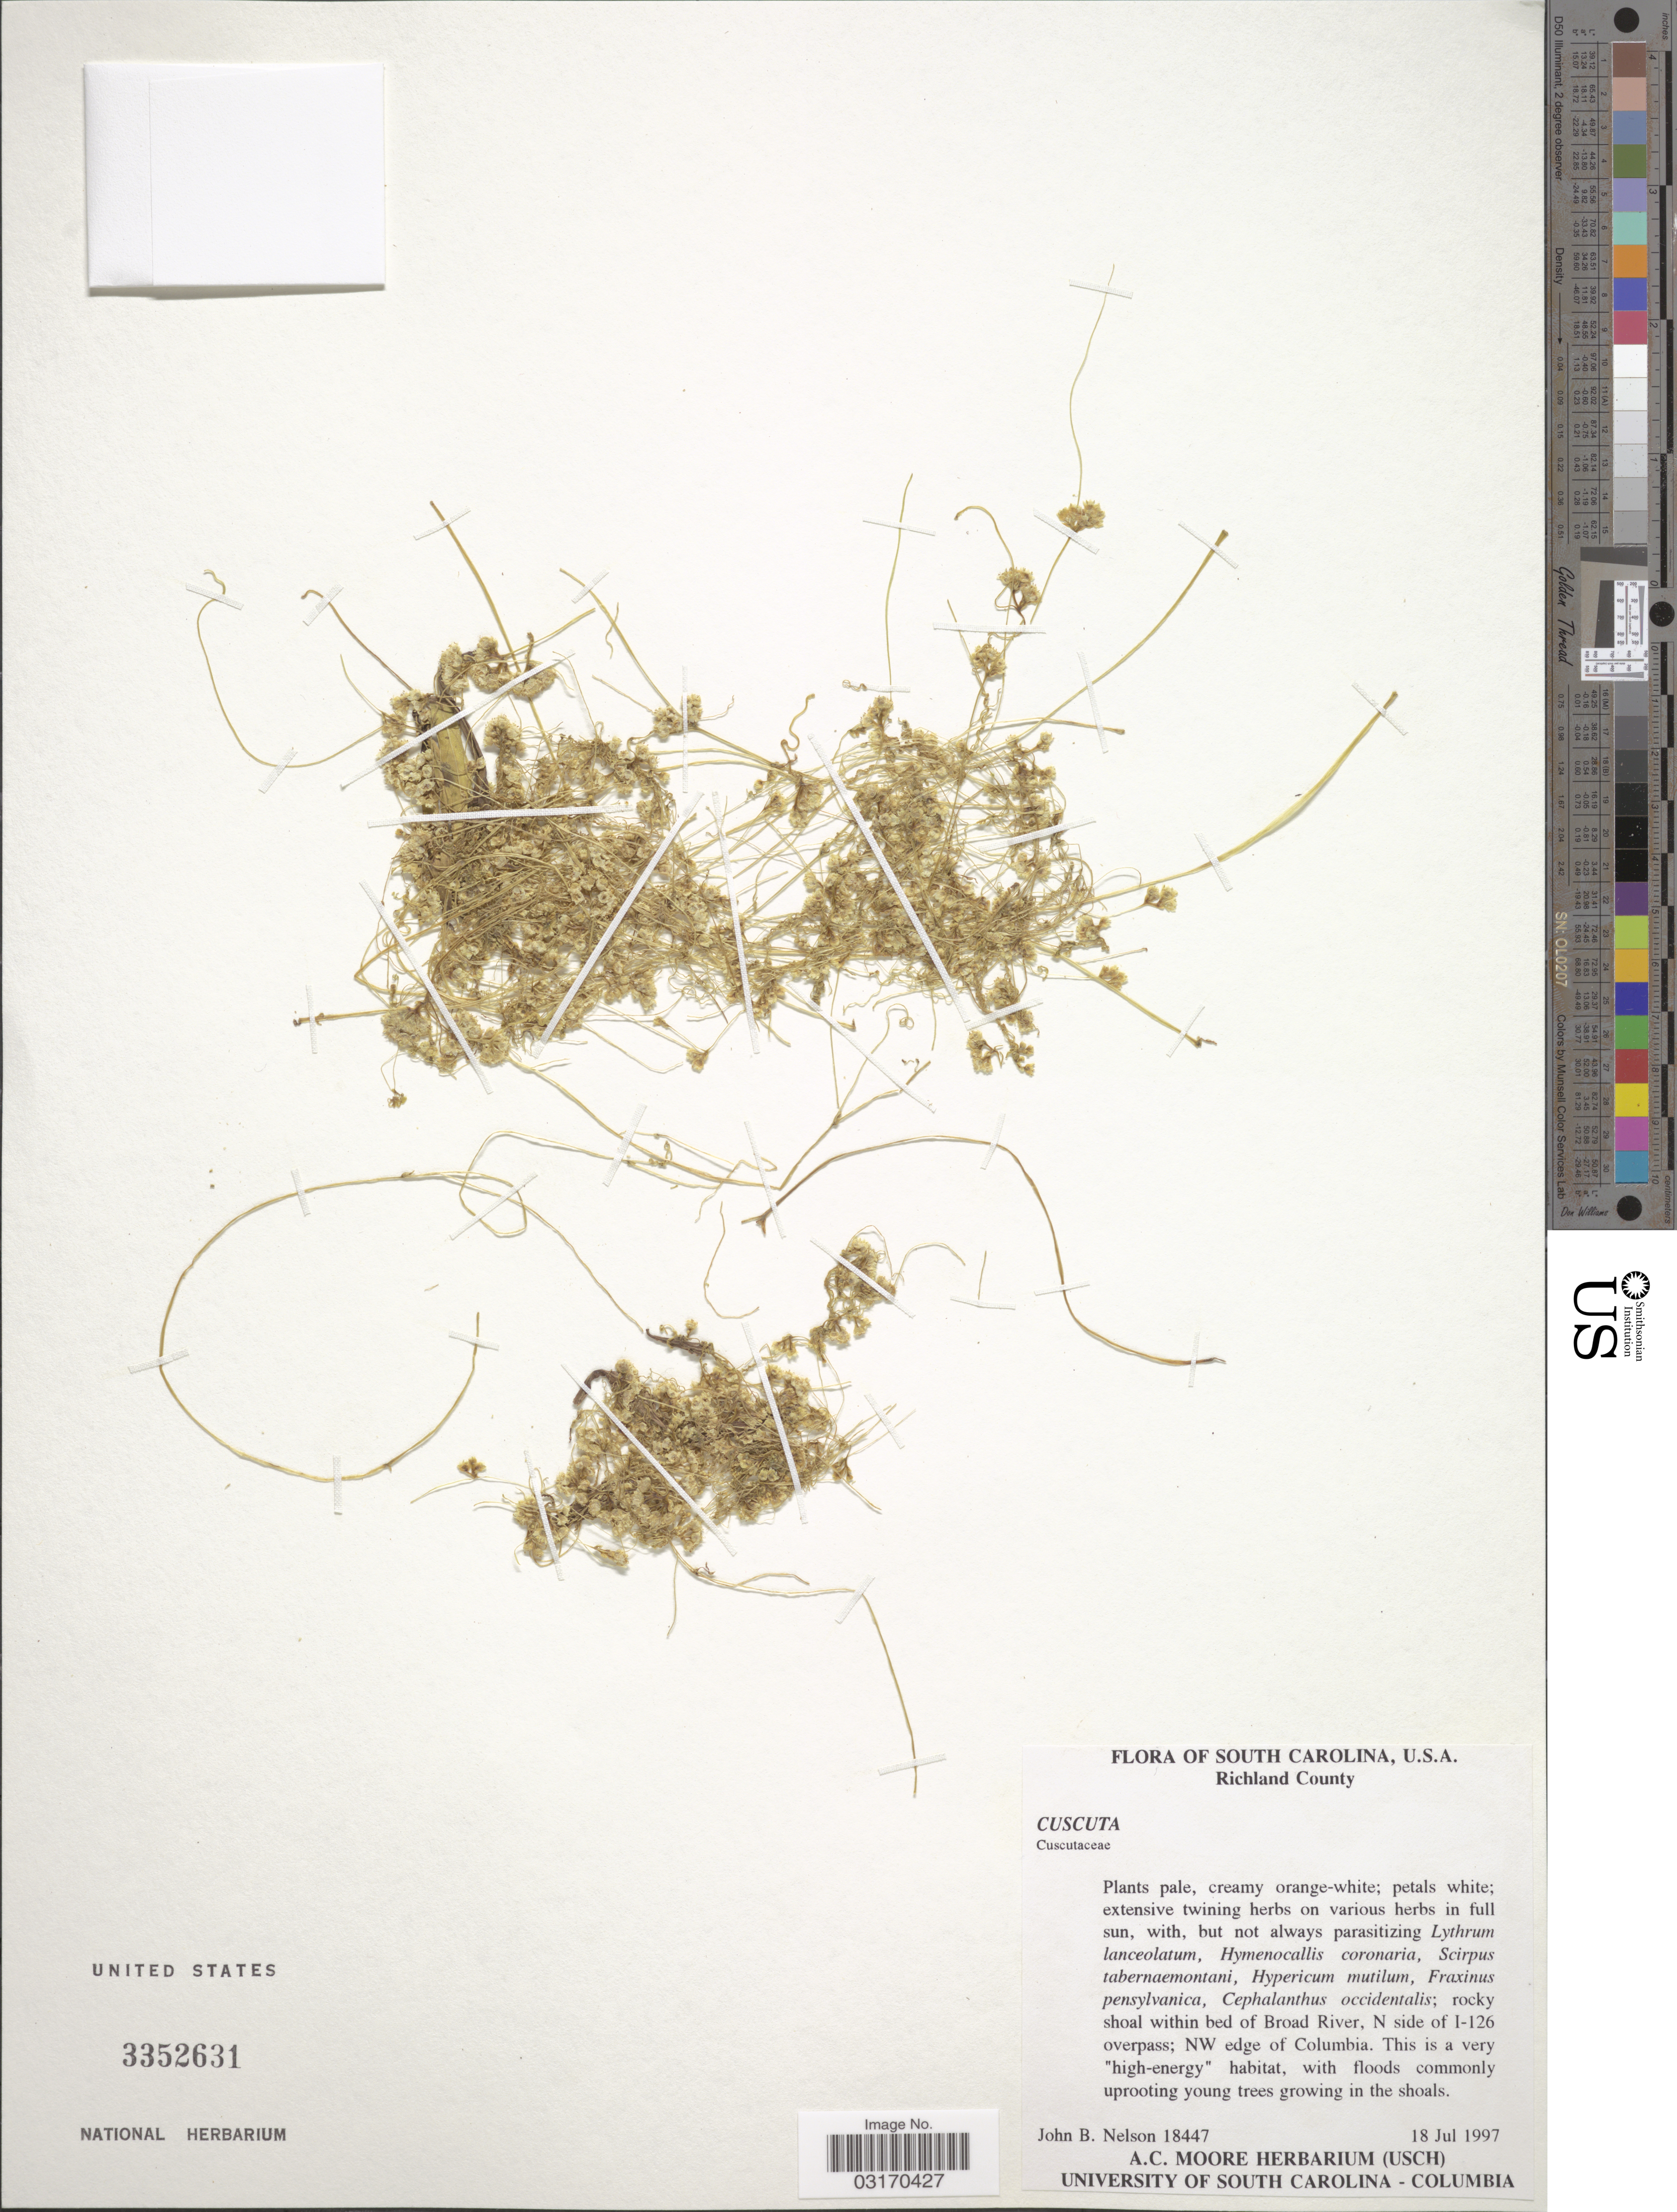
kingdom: Plantae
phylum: Tracheophyta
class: Magnoliopsida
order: Solanales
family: Convolvulaceae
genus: Cuscuta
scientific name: Cuscuta sp.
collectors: J. B. Nelson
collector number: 18447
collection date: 1997-07-18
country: United States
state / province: South Carolina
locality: Richland County; rocky shoal within bed of Broad River, N side of I-126 overpass; NW edge of Columbia.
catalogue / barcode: US 3352631